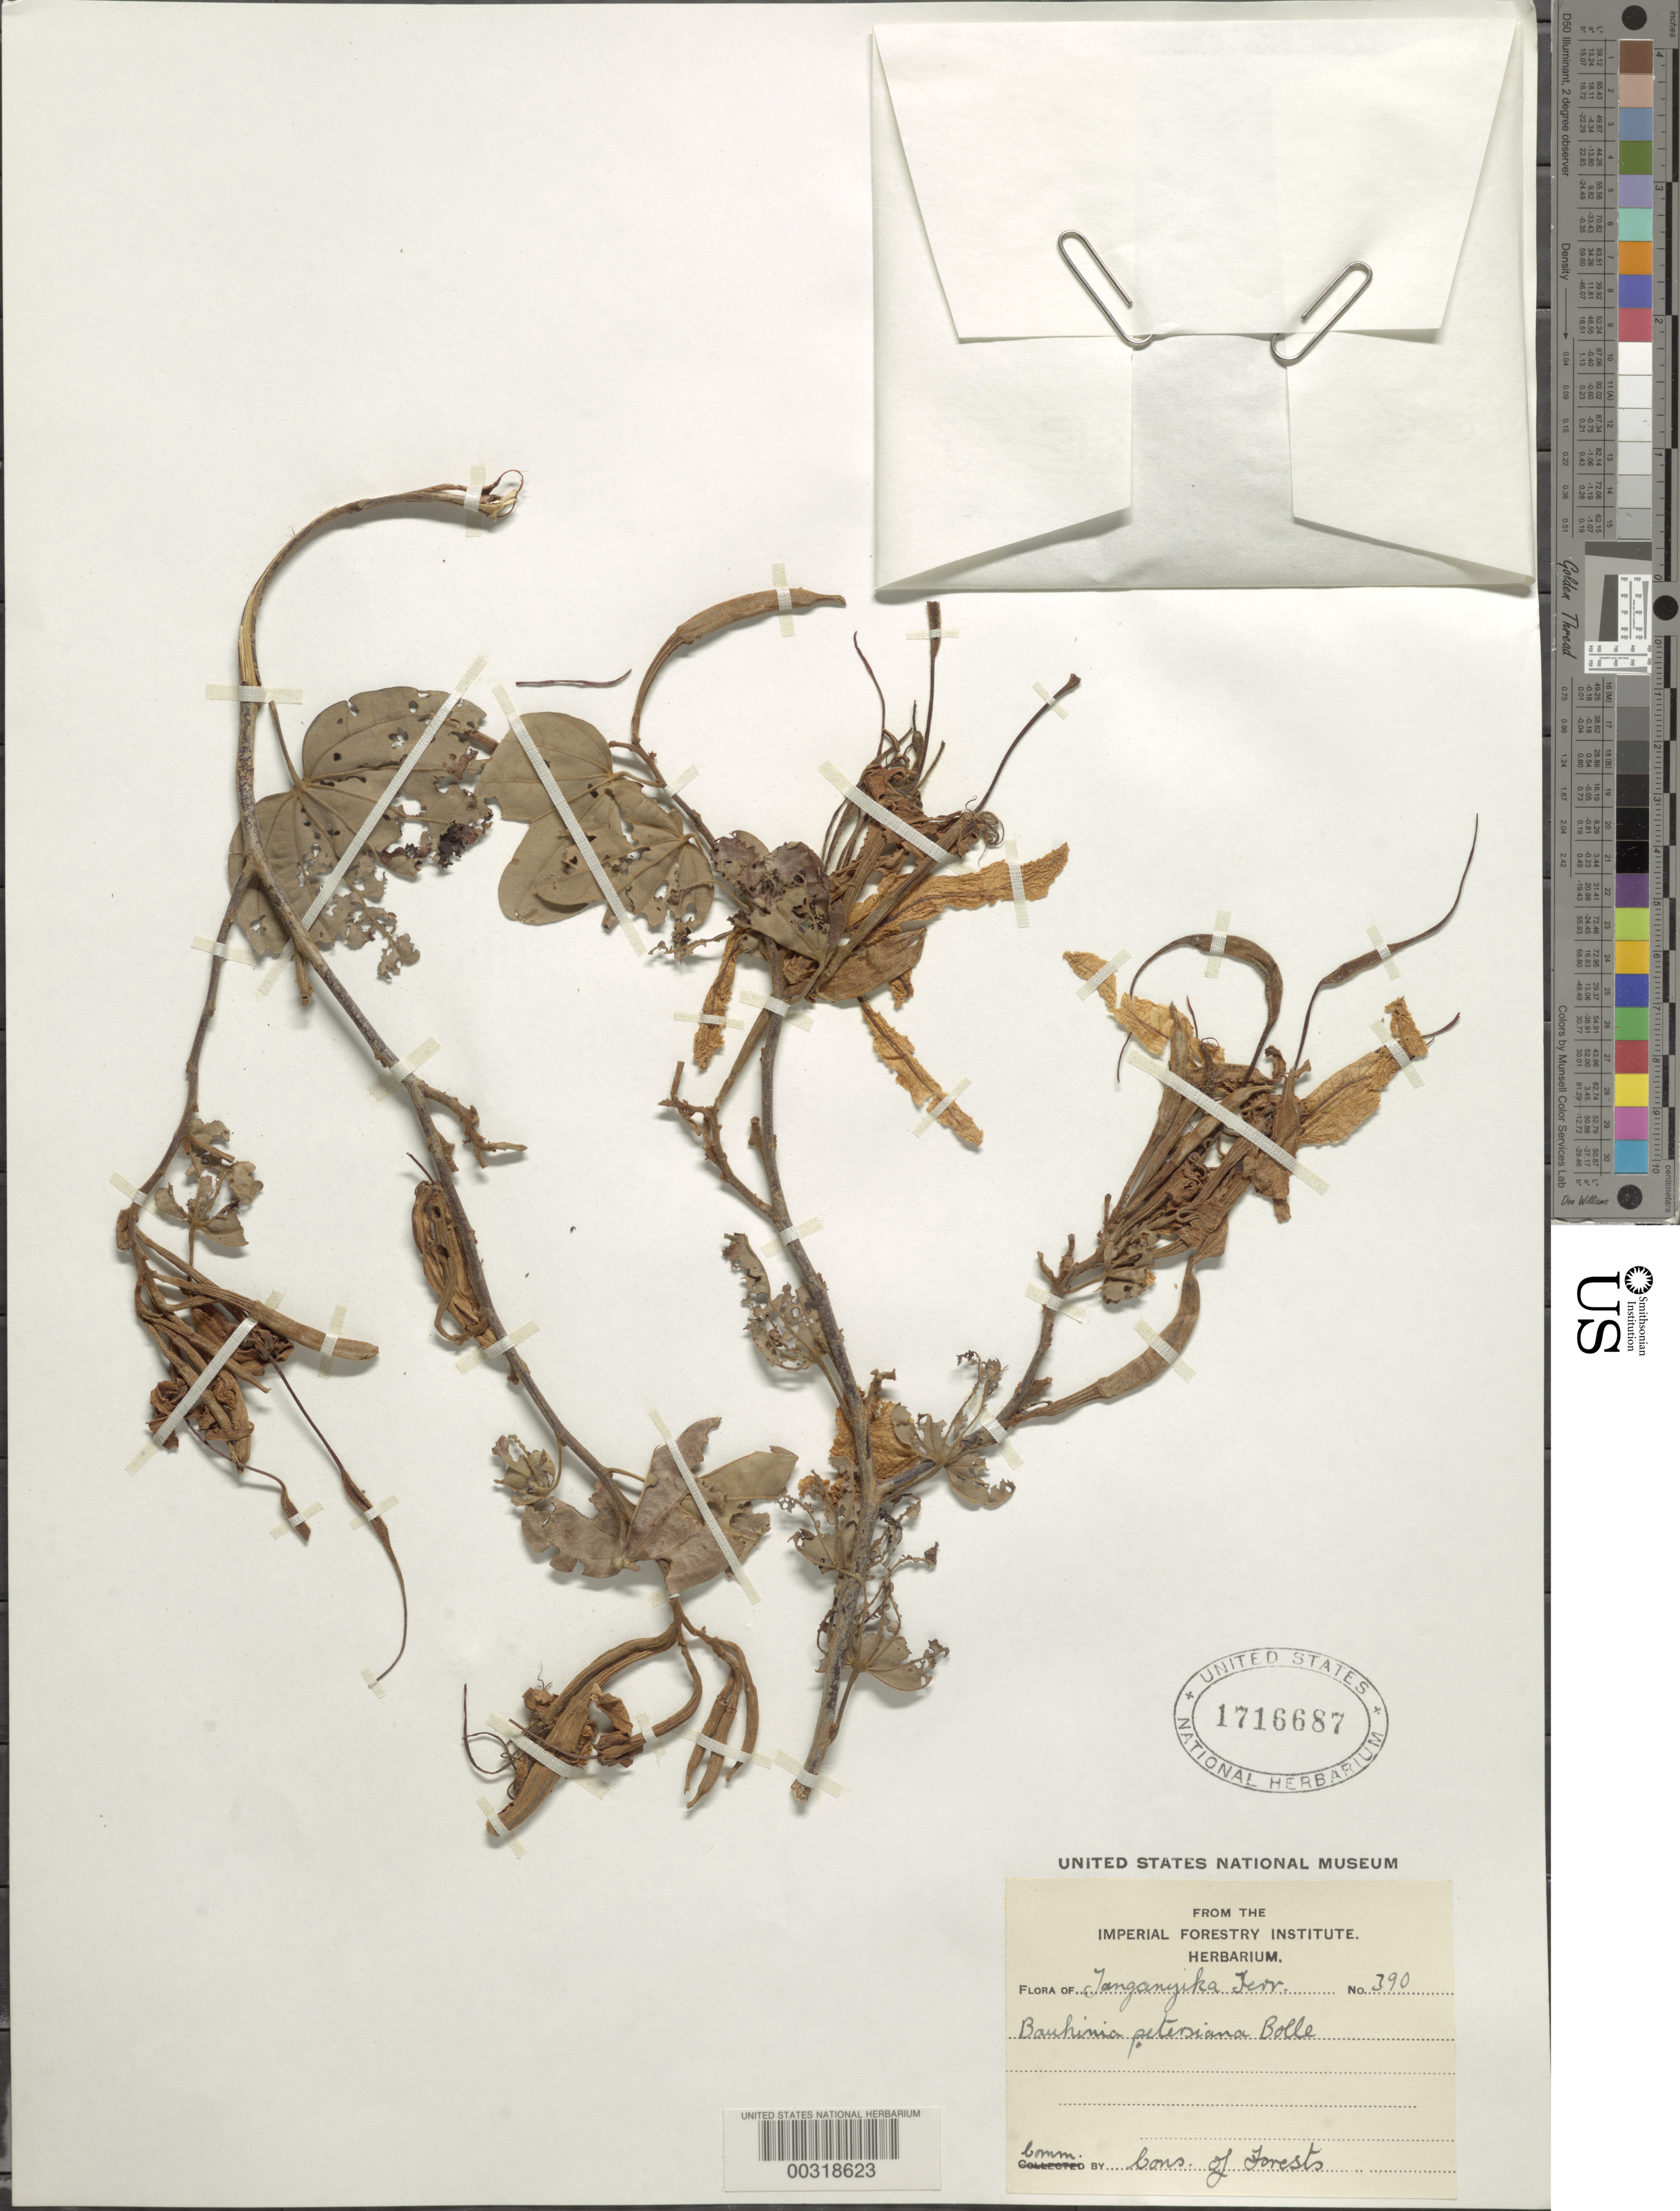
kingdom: Plantae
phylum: Tracheophyta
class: Magnoliopsida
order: Fabales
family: Fabaceae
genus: Bauhinia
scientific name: Bauhinia petersiana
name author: Bolle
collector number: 390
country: Tanzania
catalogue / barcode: US 1716687